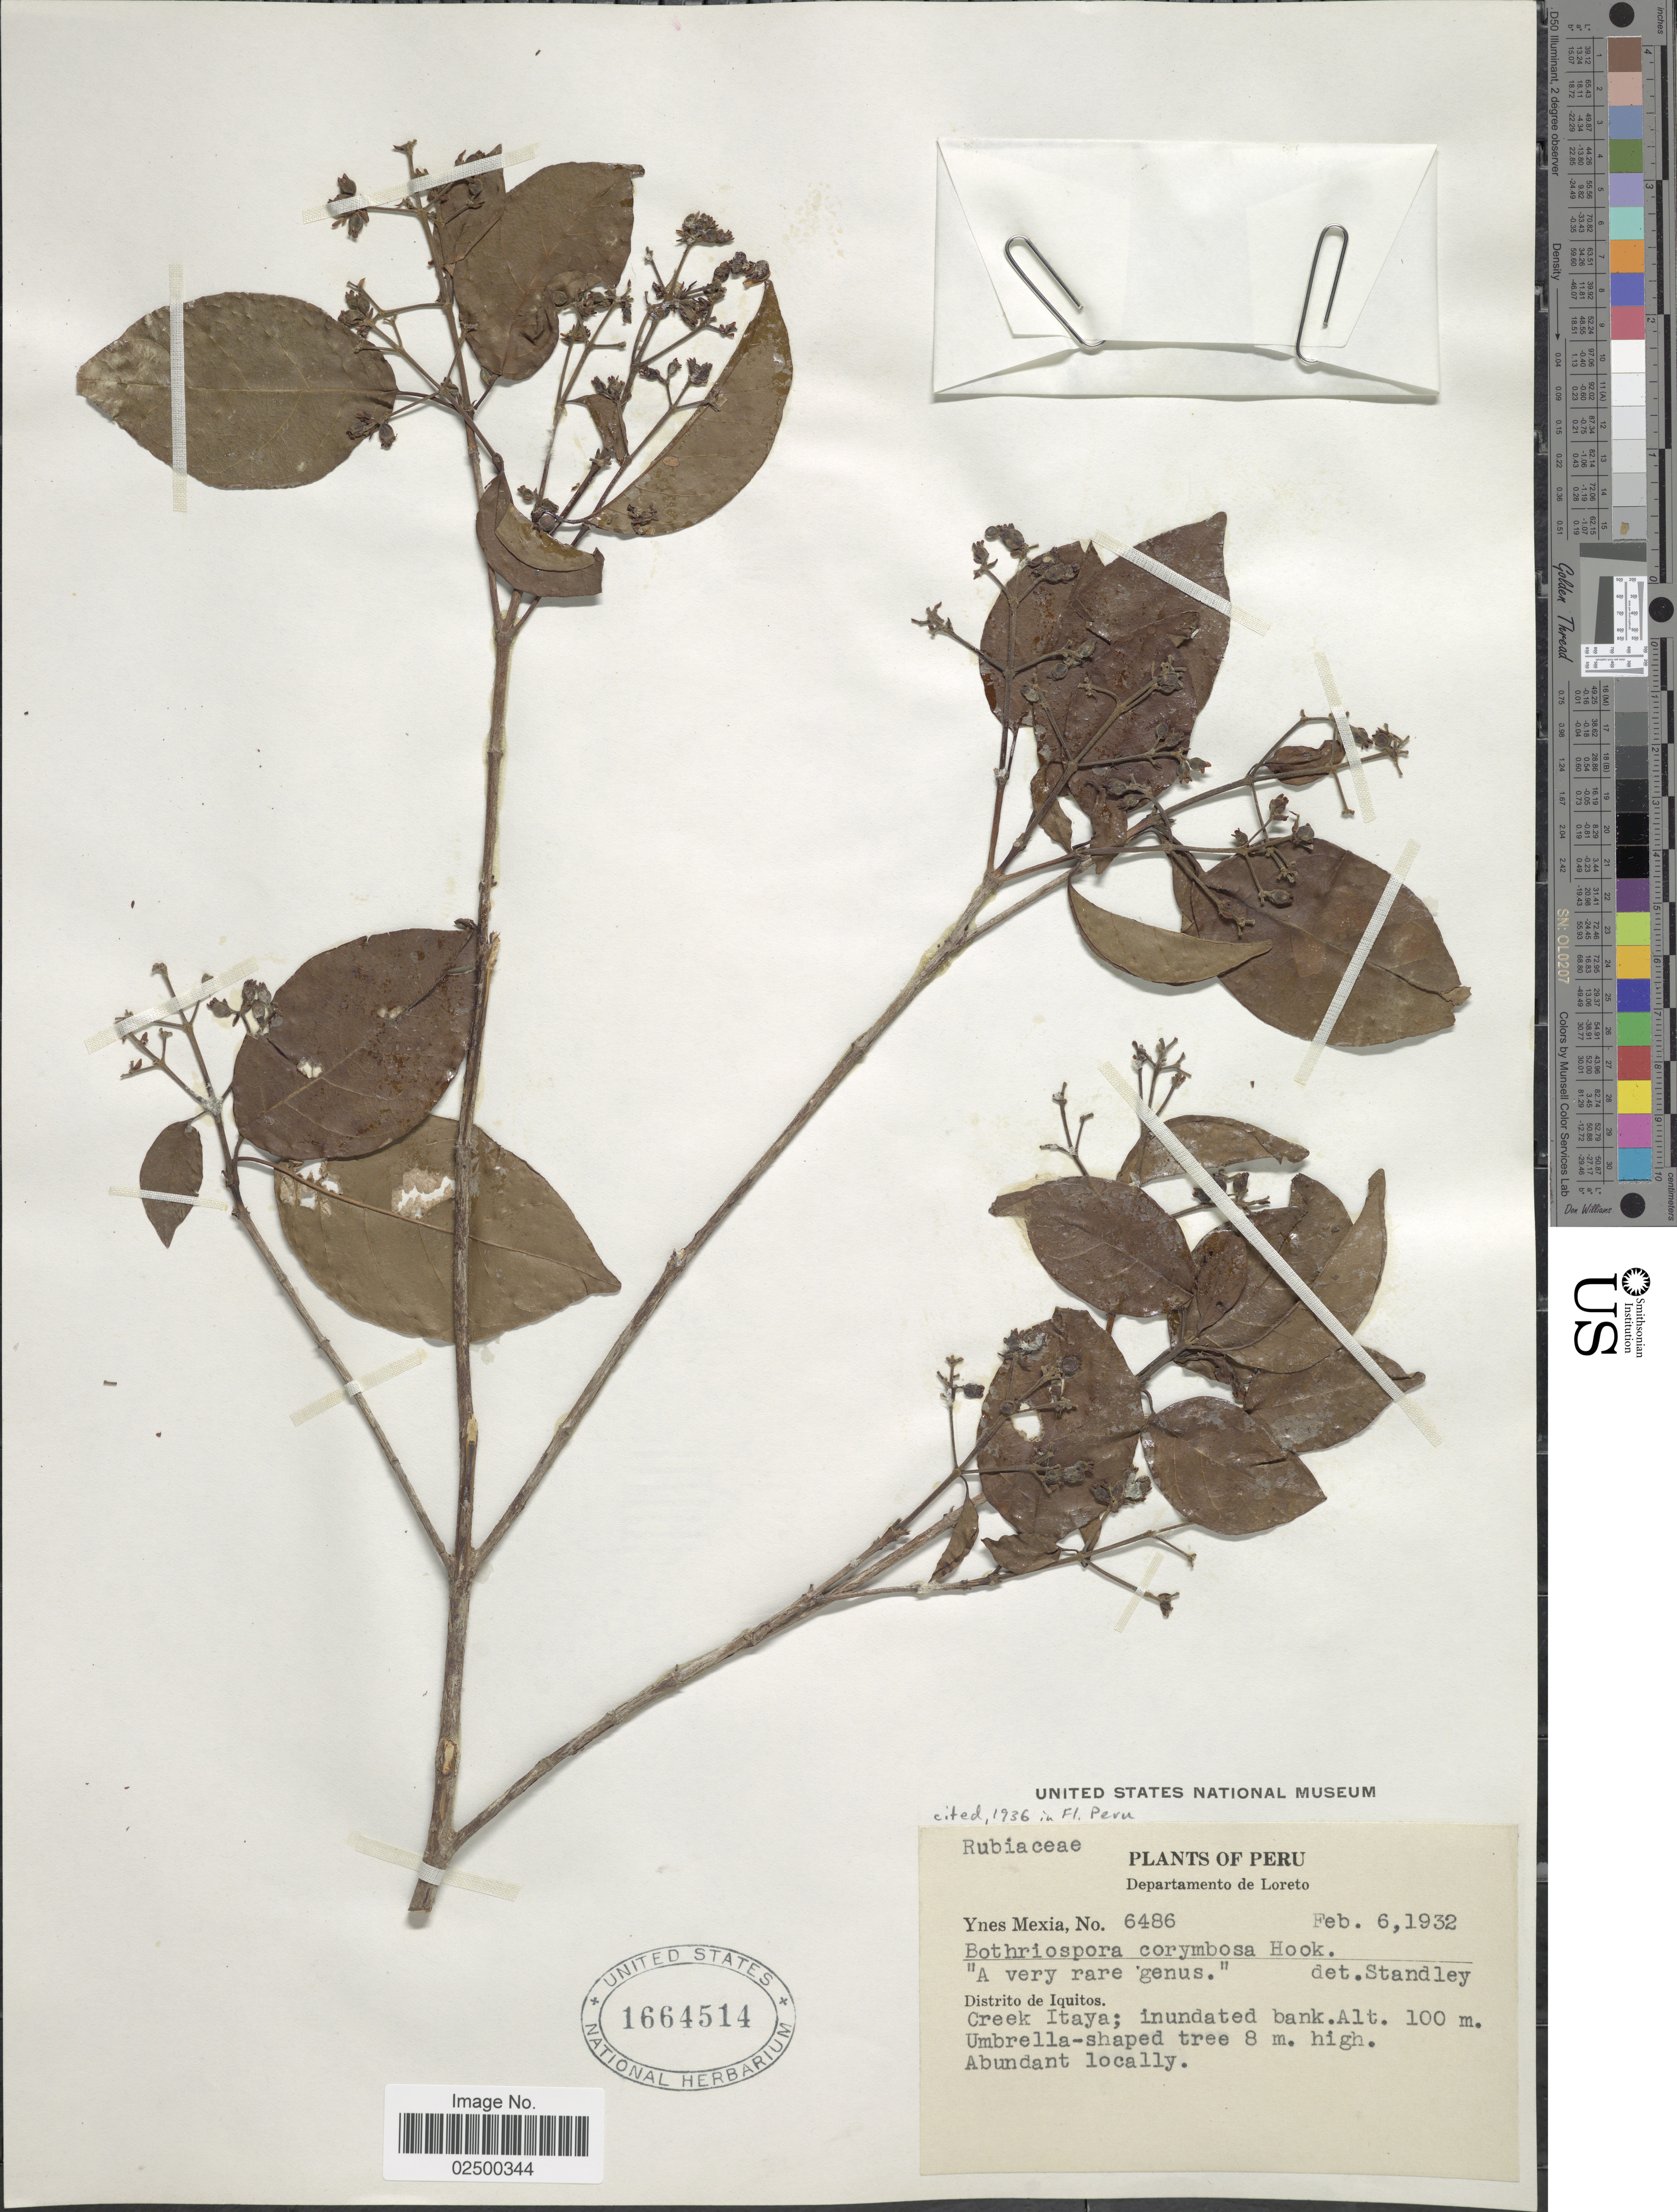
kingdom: Plantae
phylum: Tracheophyta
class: Magnoliopsida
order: Gentianales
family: Rubiaceae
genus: Bothriospora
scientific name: Bothriospora corymbosa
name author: (Benth.) Hook. f.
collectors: Y. Mexia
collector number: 6486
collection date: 1932-02-06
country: Peru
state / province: Loreto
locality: Distrito Iquitos, Creek Itaya; inundated bank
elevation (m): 100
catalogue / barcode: US 1664514